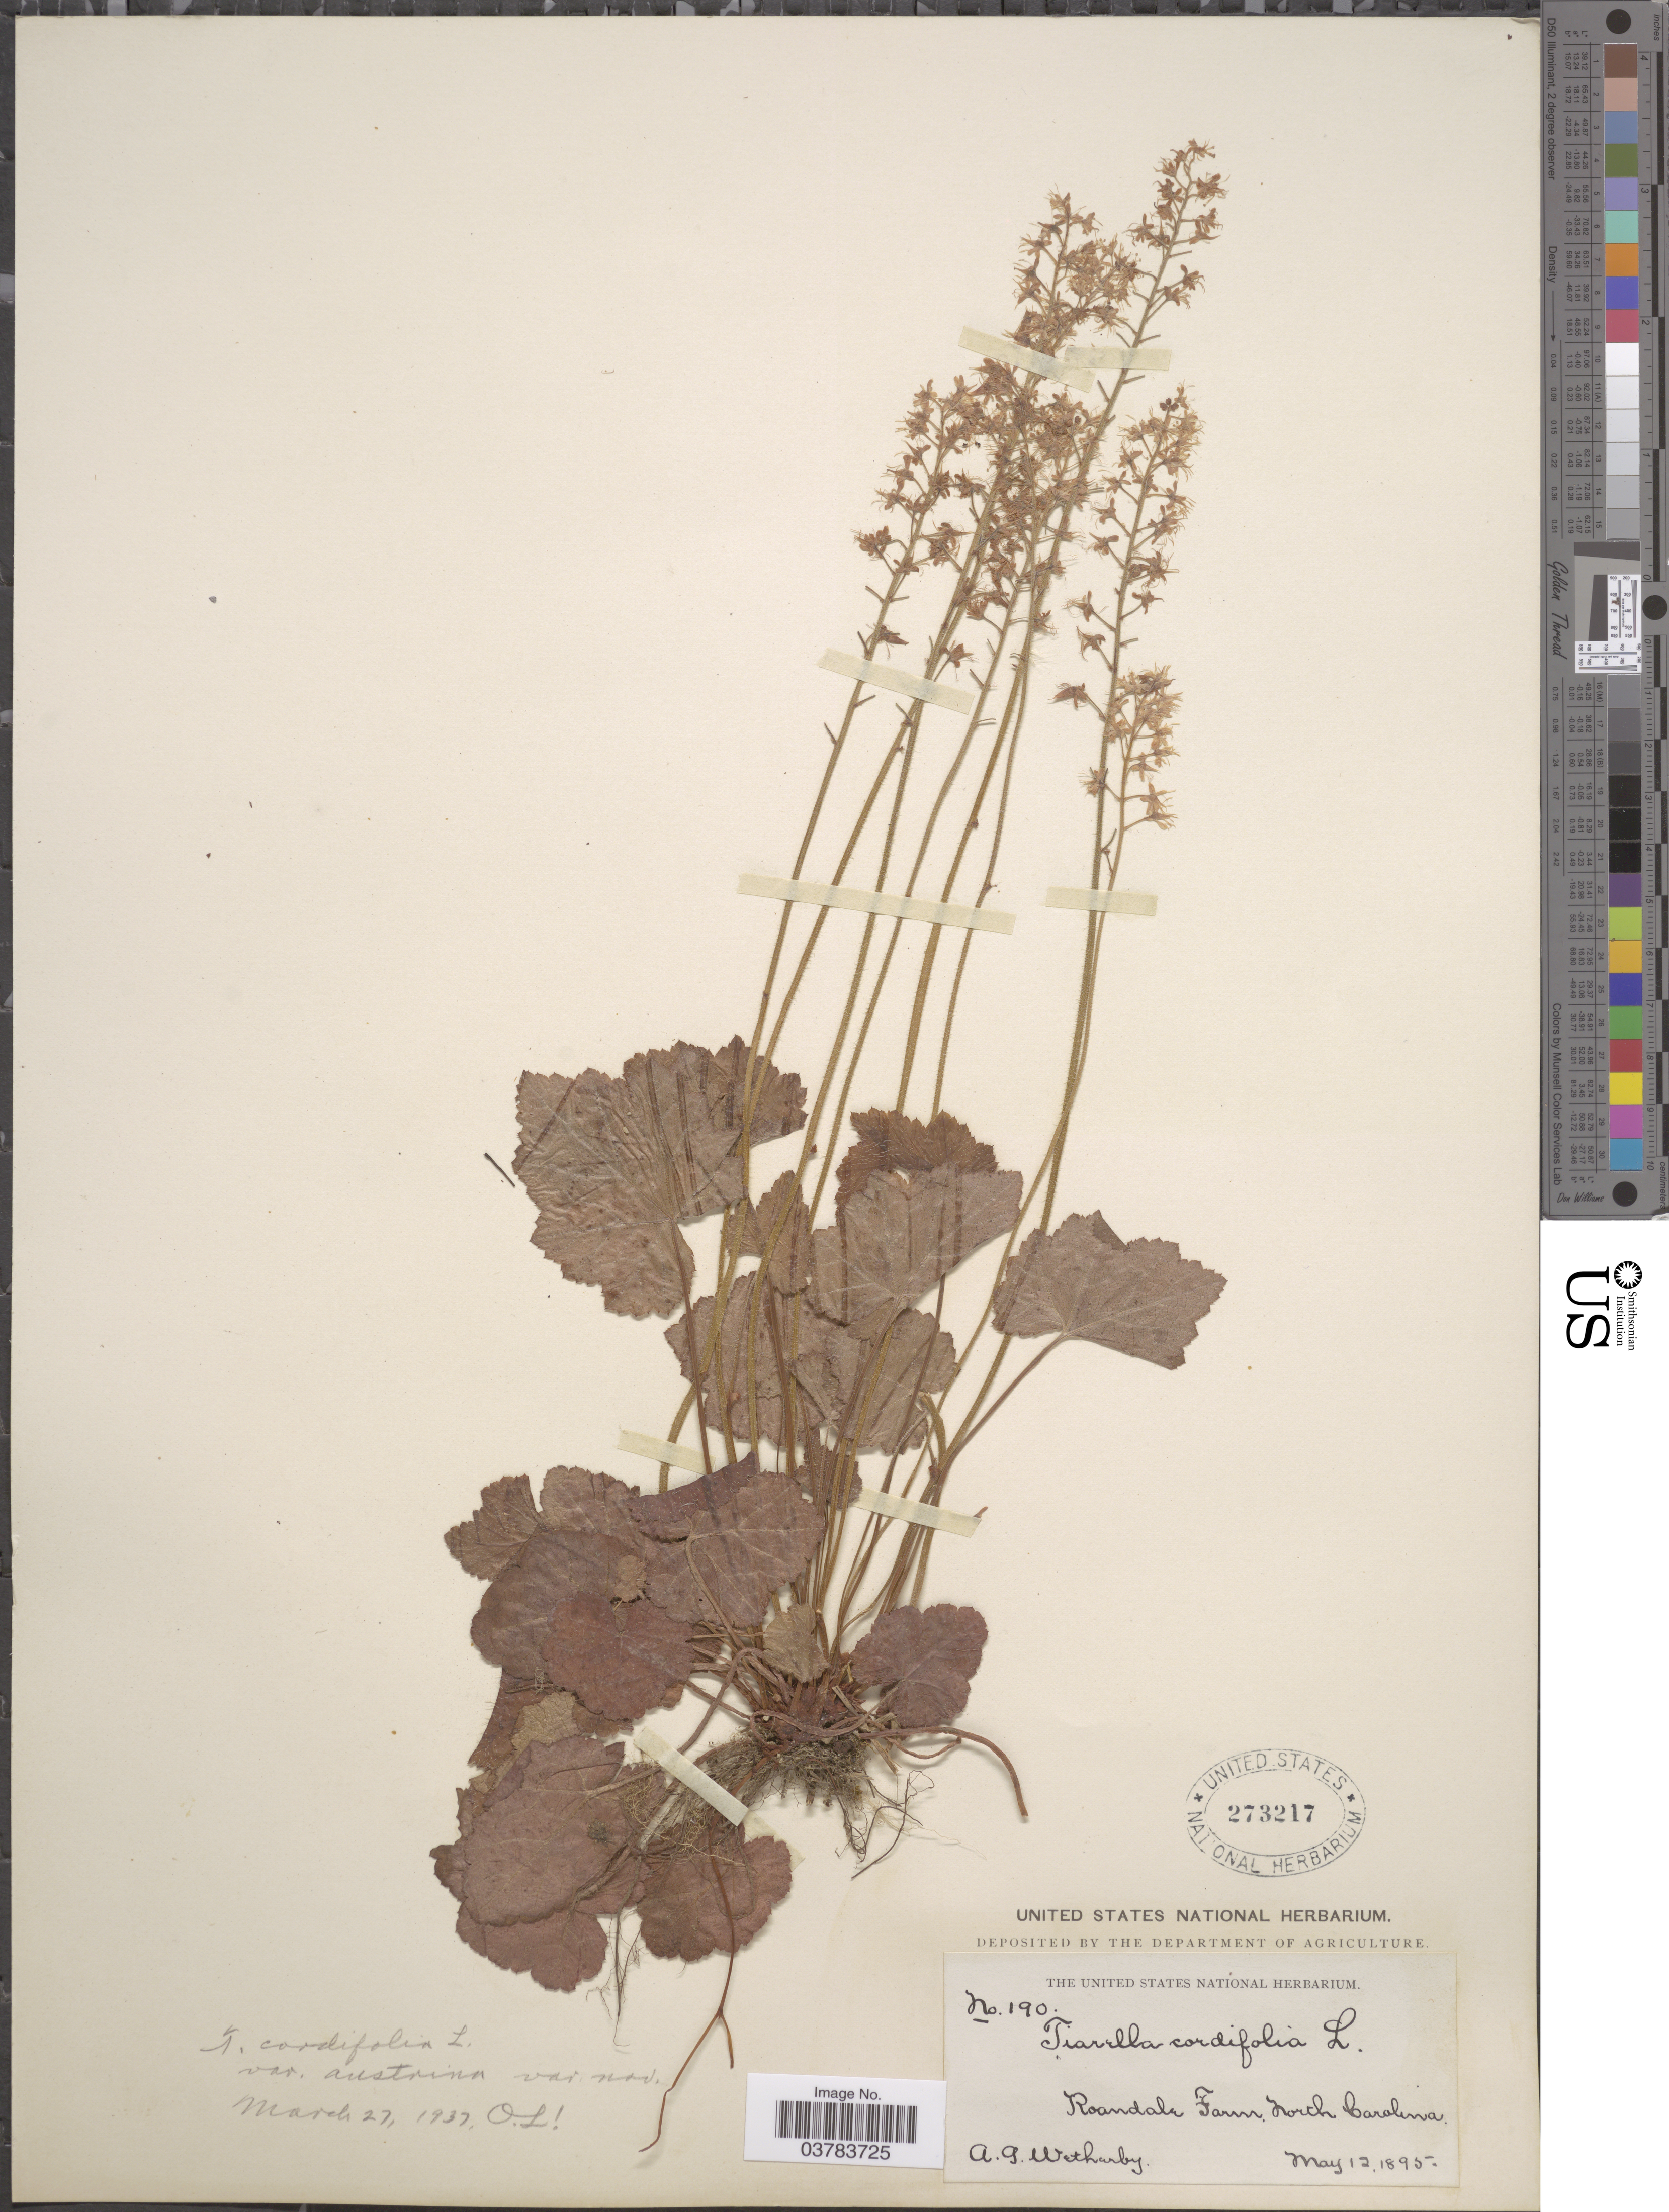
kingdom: Plantae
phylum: Tracheophyta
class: Magnoliopsida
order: Saxifragales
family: Saxifragaceae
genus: Tiarella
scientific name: Tiarella cordifolia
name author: L.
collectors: A. Wetherby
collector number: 190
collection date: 1895-05-12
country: United States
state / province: North Carolina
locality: Roandale Farm.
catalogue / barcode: US 273217